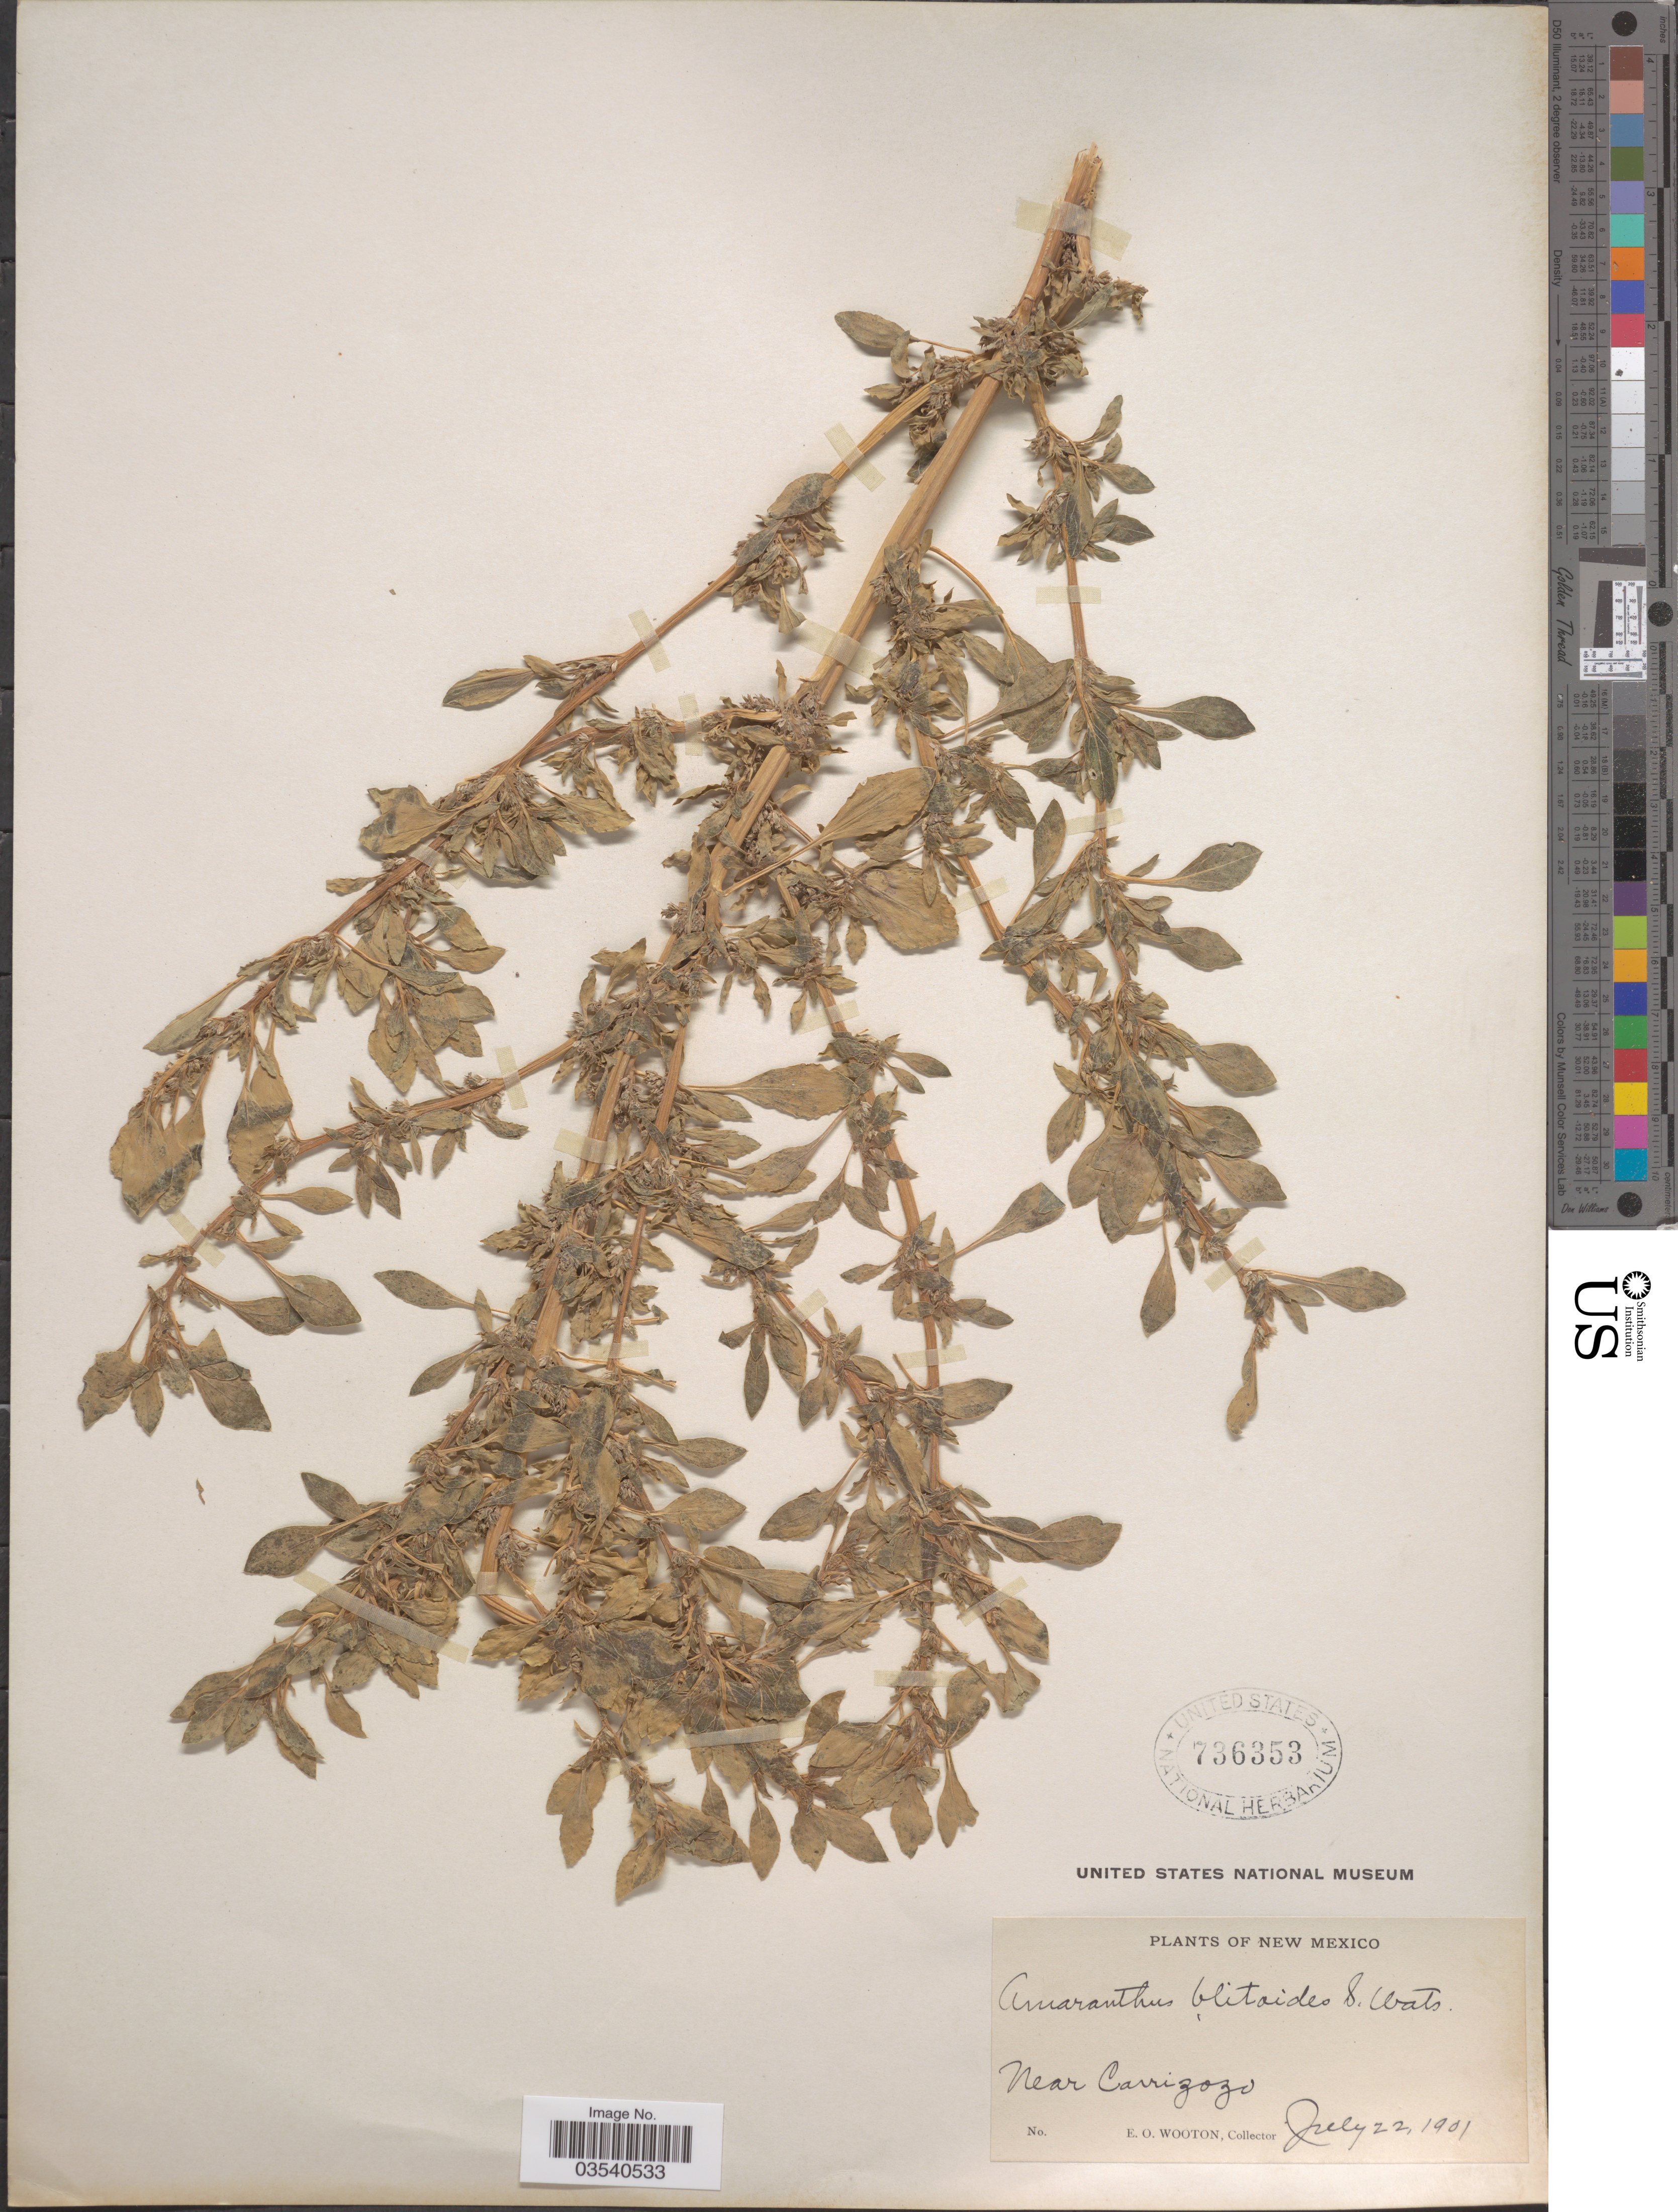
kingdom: Plantae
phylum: Tracheophyta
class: Magnoliopsida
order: Caryophyllales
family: Amaranthaceae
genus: Amaranthus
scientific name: Amaranthus graecizans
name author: L.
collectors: E. O. Wooton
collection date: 1901-07-22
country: United States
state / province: New Mexico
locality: Near Carrizozo.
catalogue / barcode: US 736353